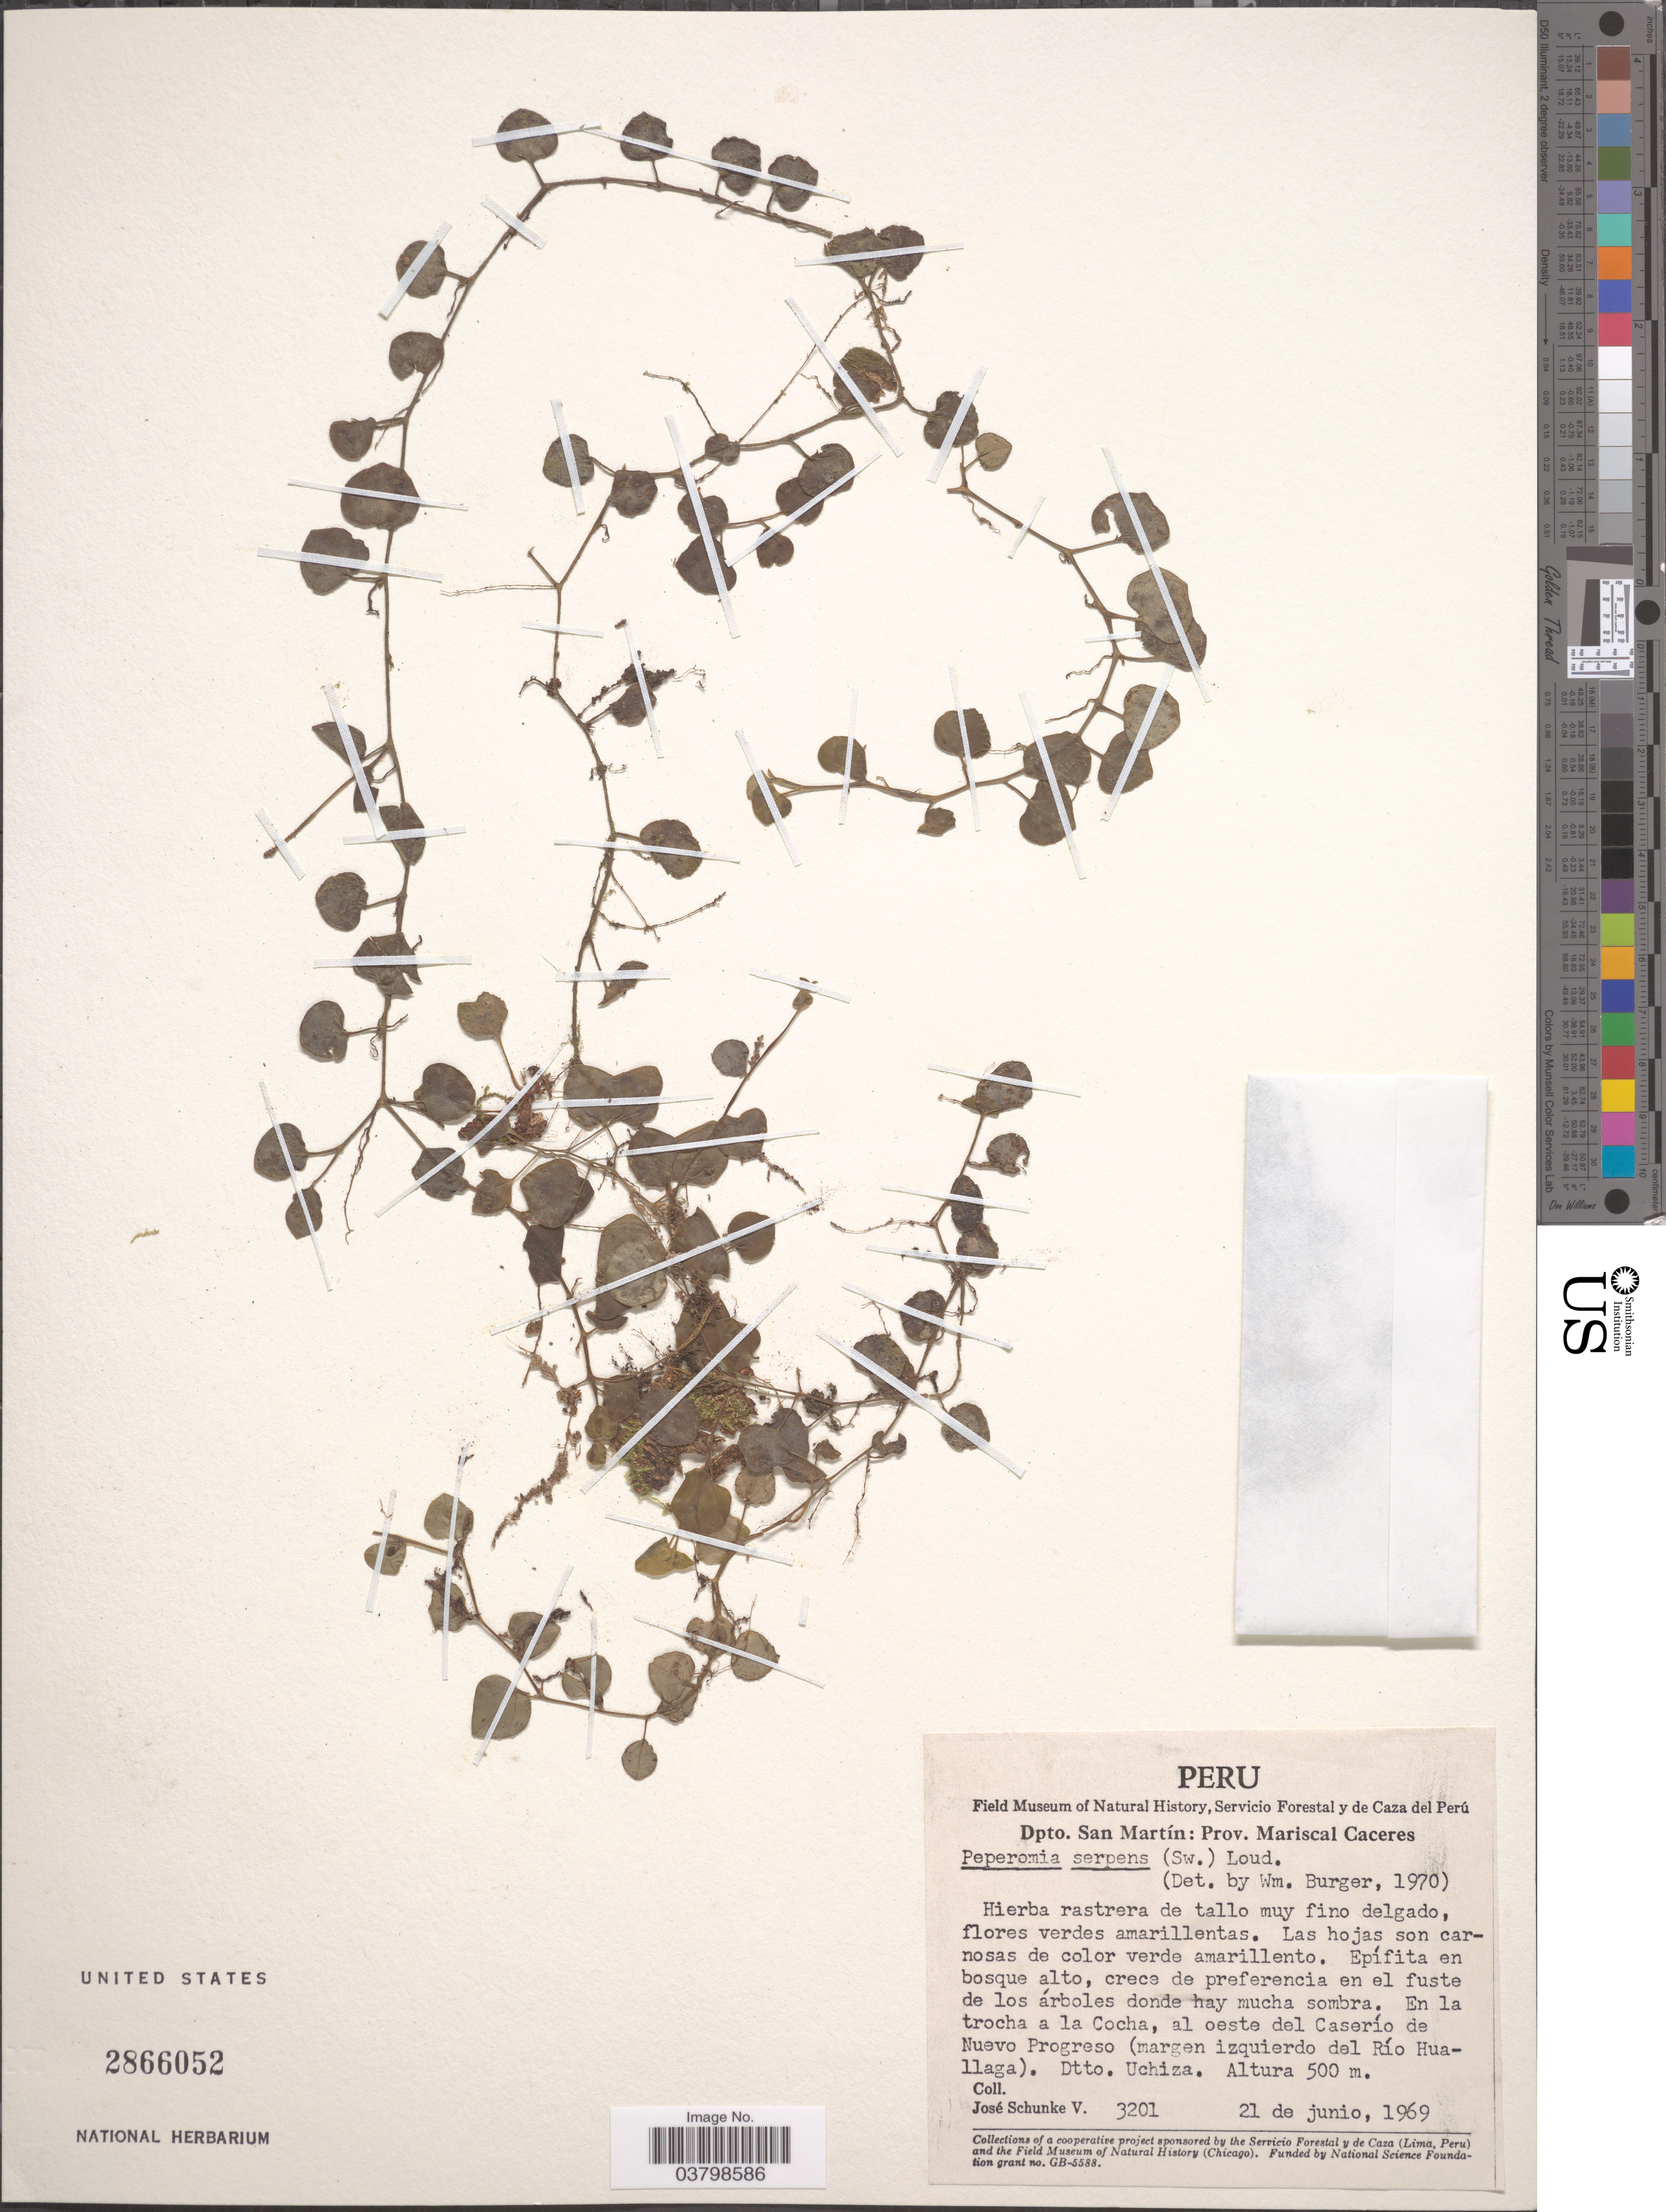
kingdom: Plantae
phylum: Tracheophyta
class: Magnoliopsida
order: Piperales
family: Piperaceae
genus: Peperomia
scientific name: Peperomia serpens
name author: (Sw.) Loudon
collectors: J. Schunke Vigo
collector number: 3201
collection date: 1969-06-21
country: Peru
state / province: San Martín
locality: Dpto. San Martín: Prov. Mariscal Caceres. En la trocha a la Cocha, al oeste del Caserío de Nuevo Progreso (margen izquierdo del Río Huallaga). Dtto. Uchiza.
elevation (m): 500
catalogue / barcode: US 2866052